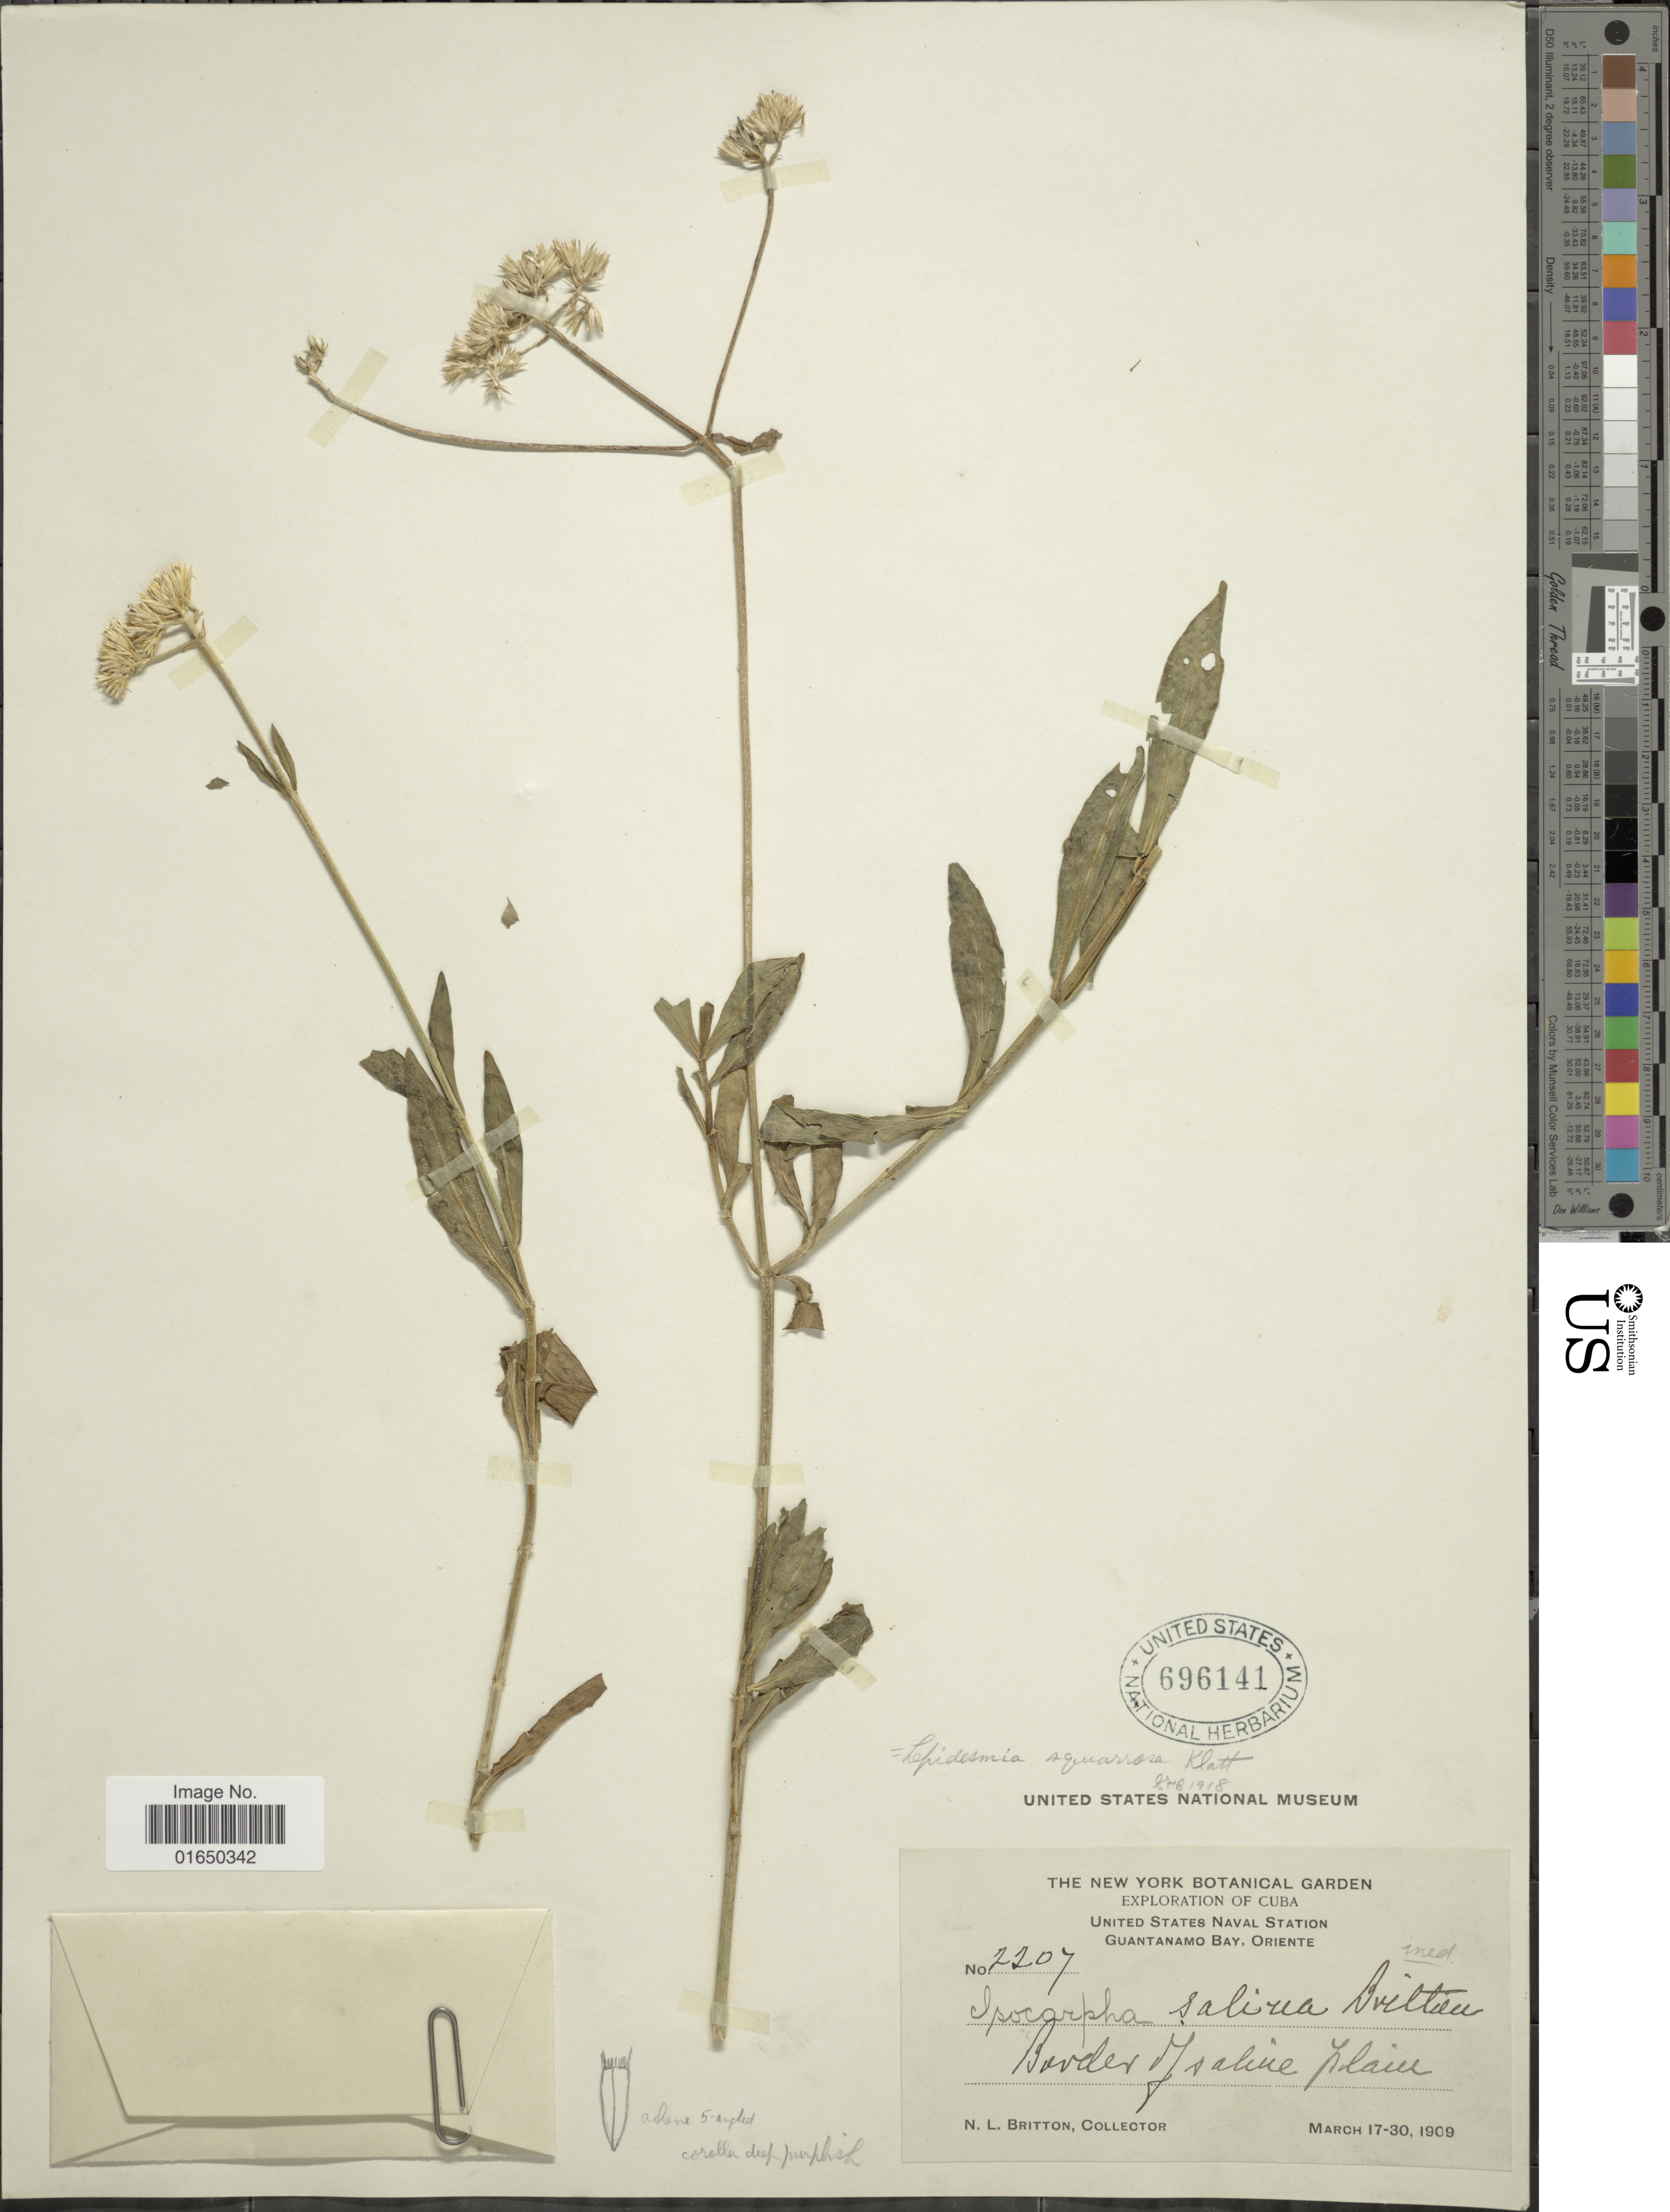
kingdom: Plantae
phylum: Tracheophyta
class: Magnoliopsida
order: Asterales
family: Asteraceae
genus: Lepidesmia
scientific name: Lepidesmia squarrosa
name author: Klatt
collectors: N. Britton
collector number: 2207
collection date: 1909-03-17/1909-03-30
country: Cuba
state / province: Oriente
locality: United States Naval Station, Guantanamo Bay, Border of saline plain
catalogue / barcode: US 696141